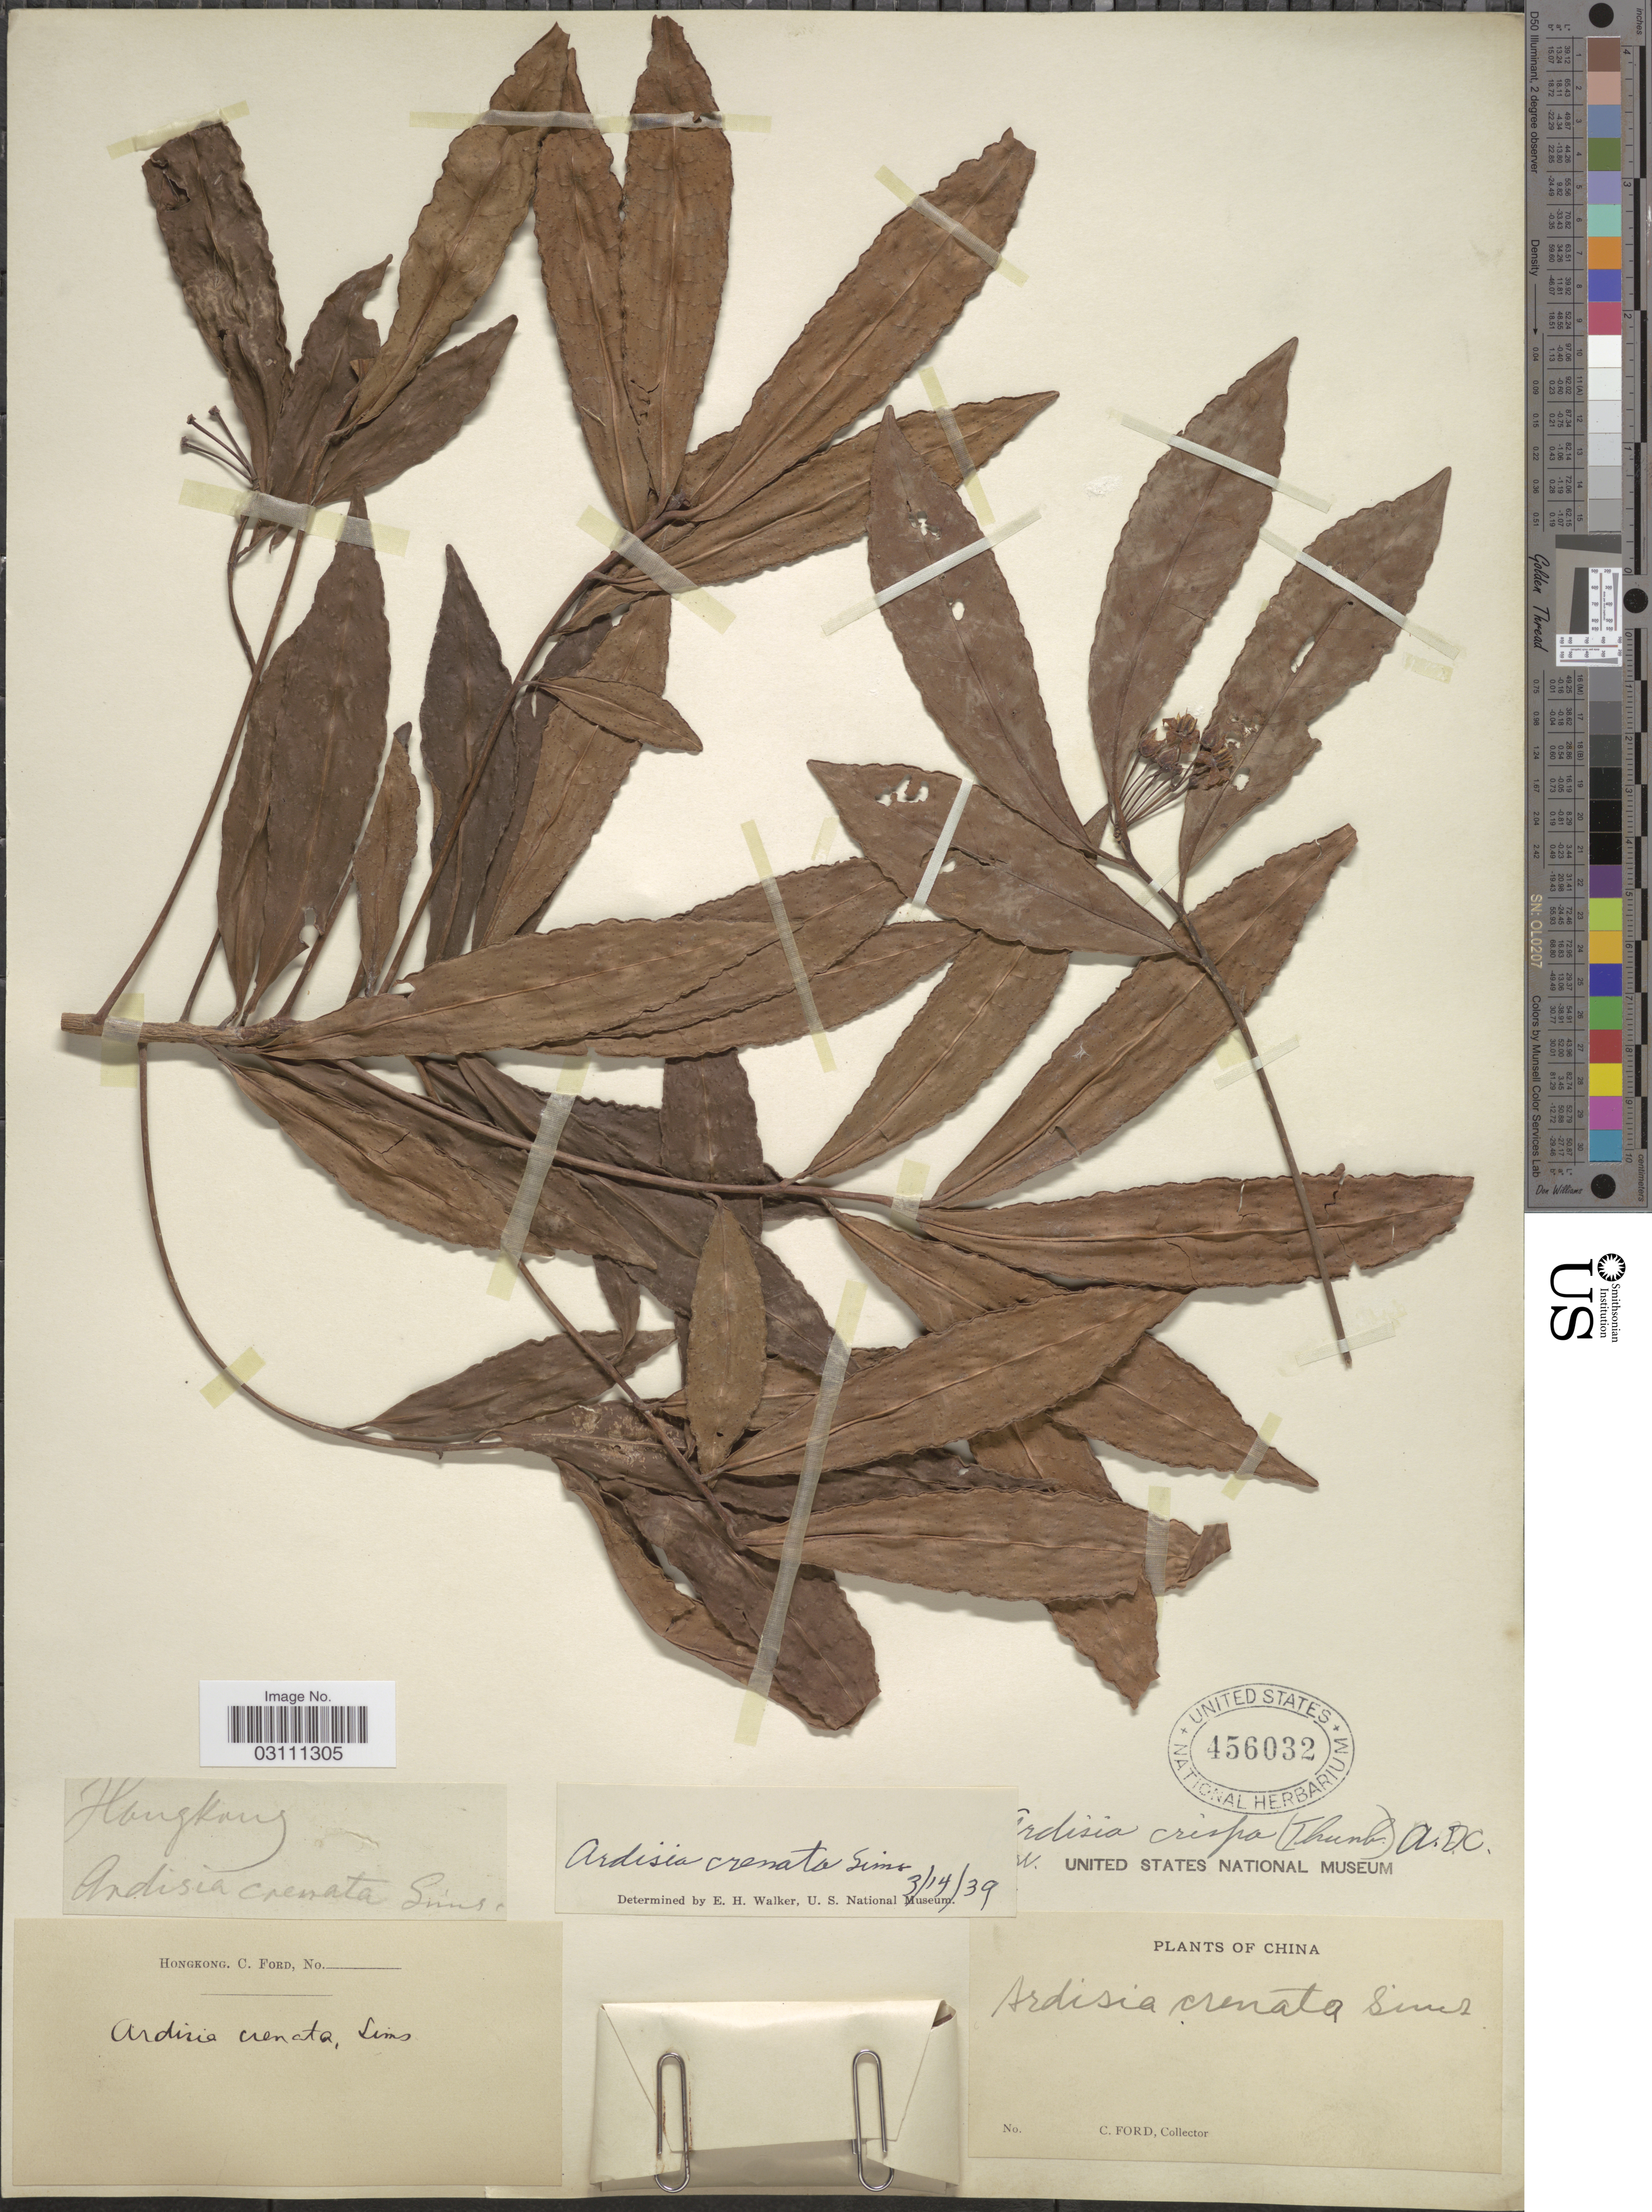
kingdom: Plantae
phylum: Tracheophyta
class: Magnoliopsida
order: Ericales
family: Primulaceae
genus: Ardisia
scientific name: Ardisia crenata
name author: Sims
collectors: C. Ford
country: China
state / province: Hong Kong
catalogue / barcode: US 456032